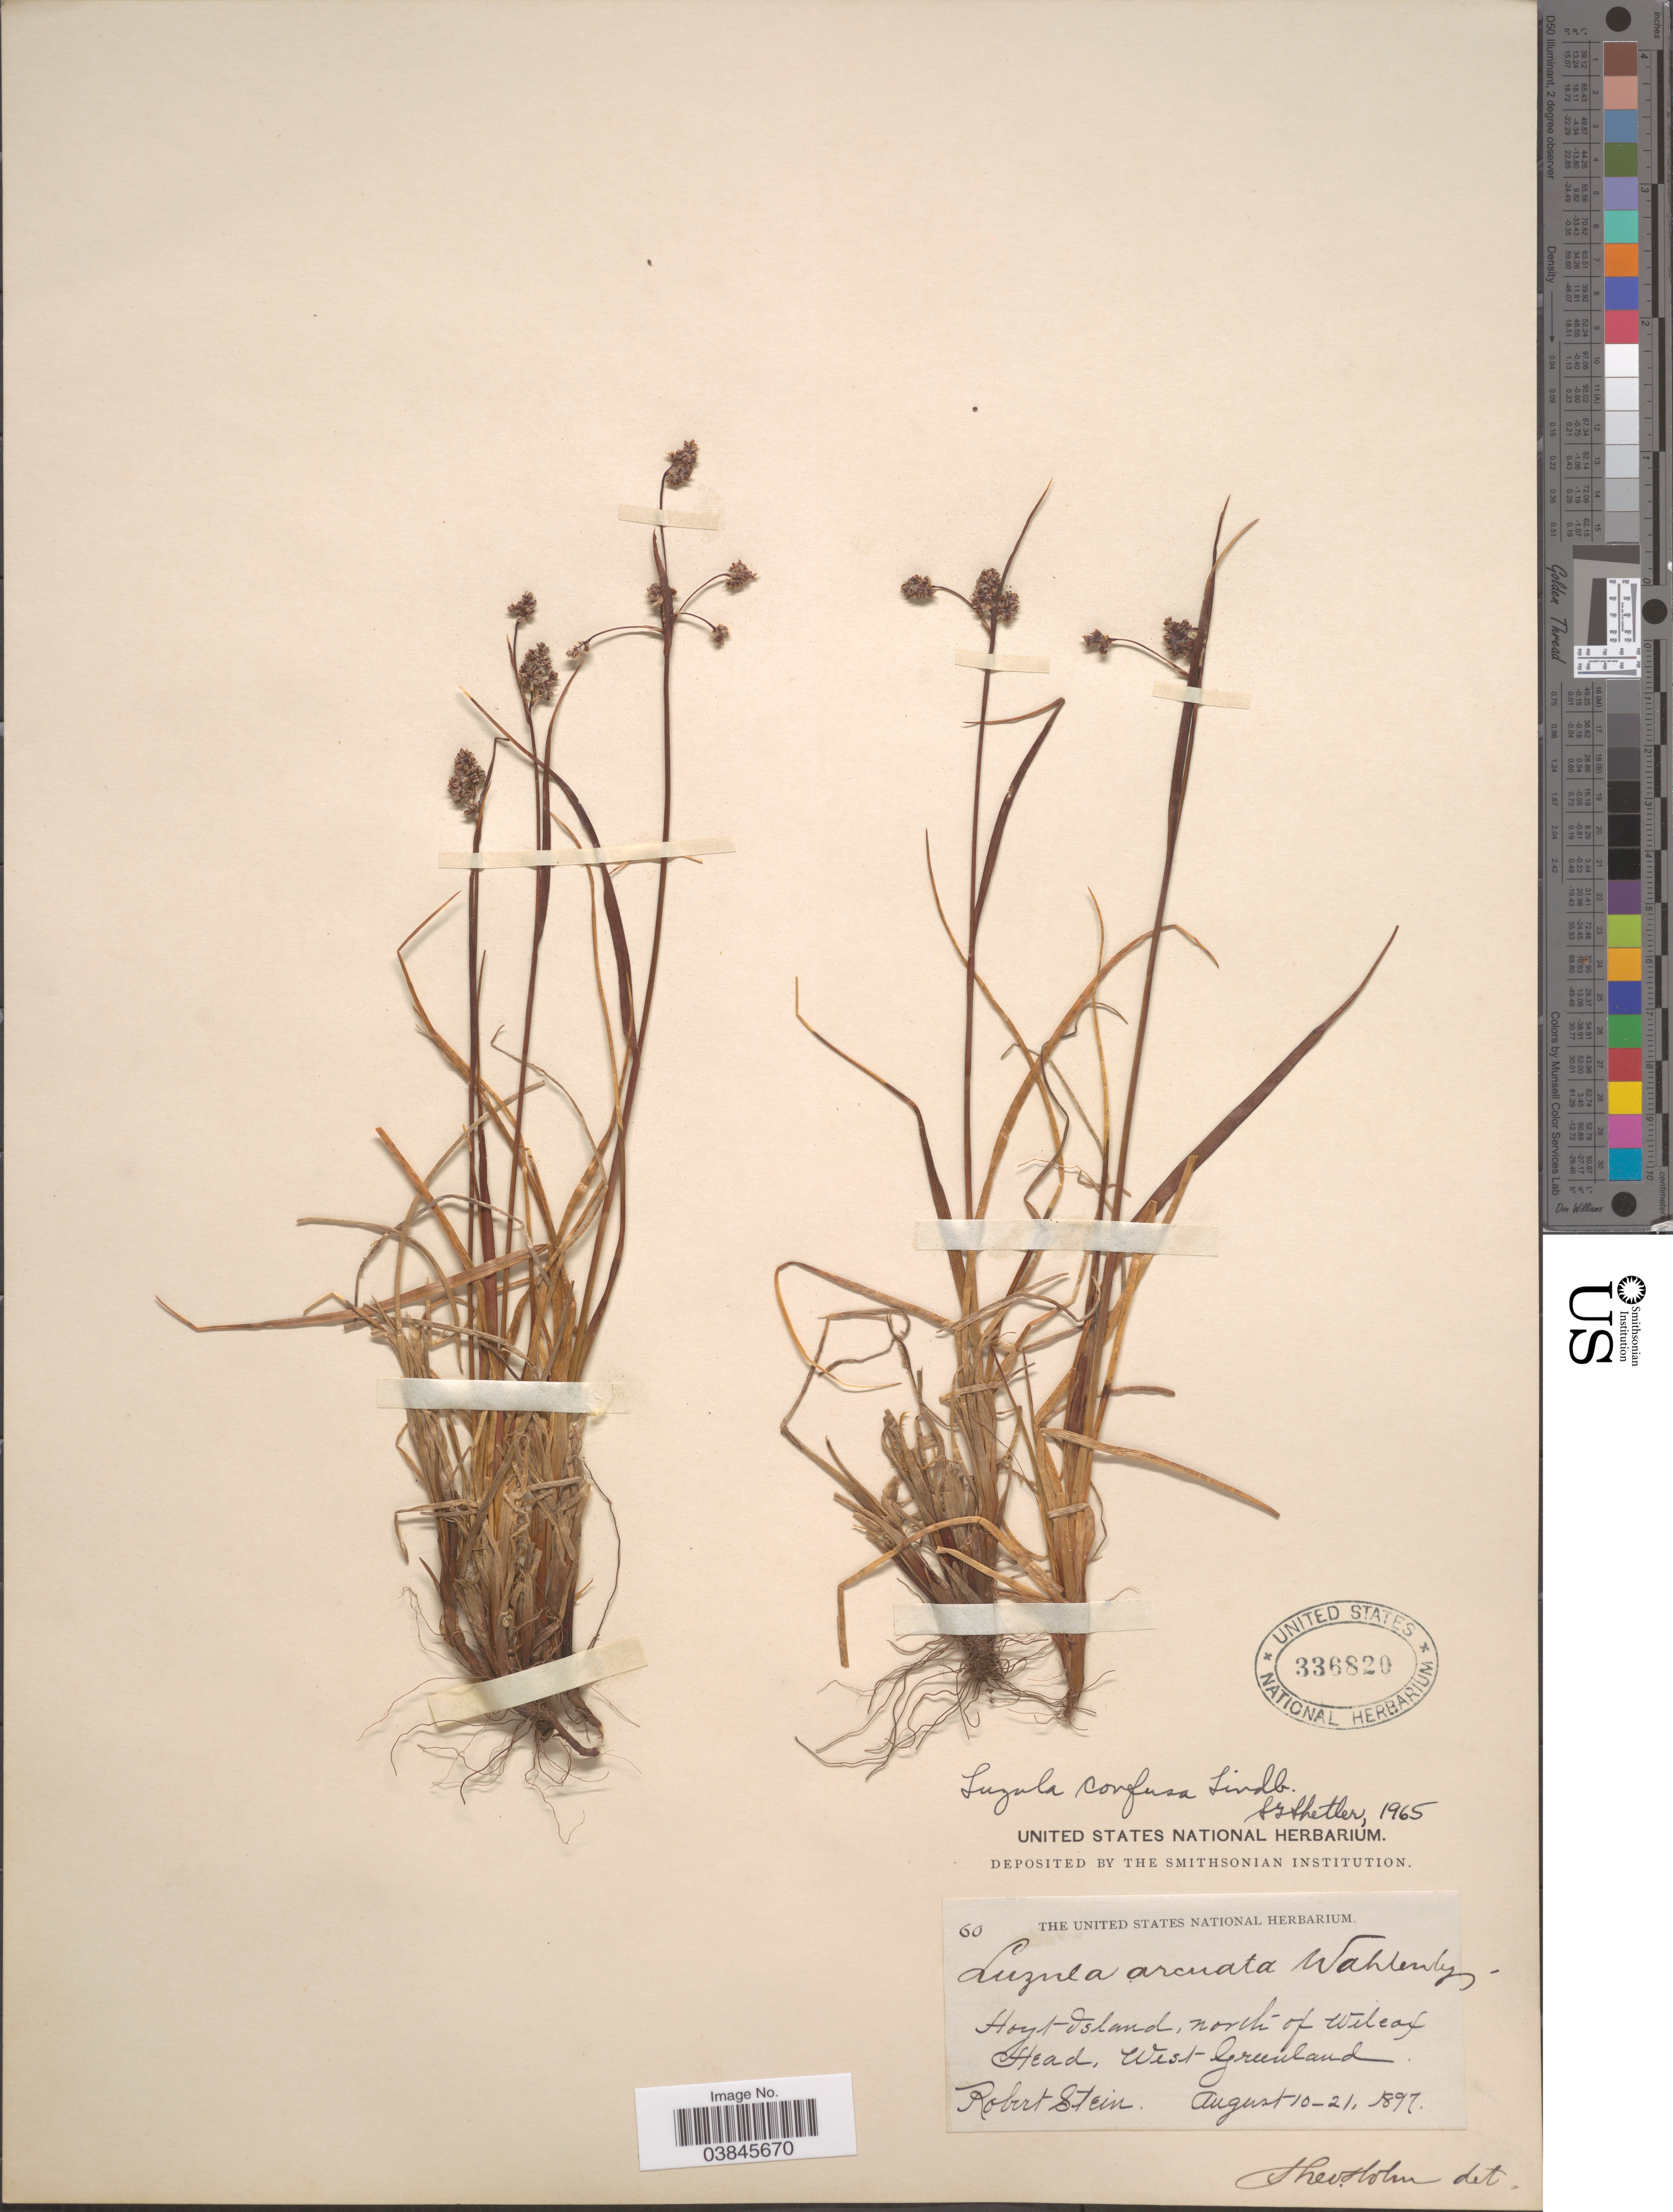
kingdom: Plantae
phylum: Tracheophyta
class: Liliopsida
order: Poales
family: Juncaceae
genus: Luzula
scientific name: Luzula confusa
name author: Lindeb.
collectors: R. Stein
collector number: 60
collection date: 1897-08-10/1897-08-21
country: Greenland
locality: Hoyt Island, north of Wilcox Head, West Greenland.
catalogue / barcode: US 336820